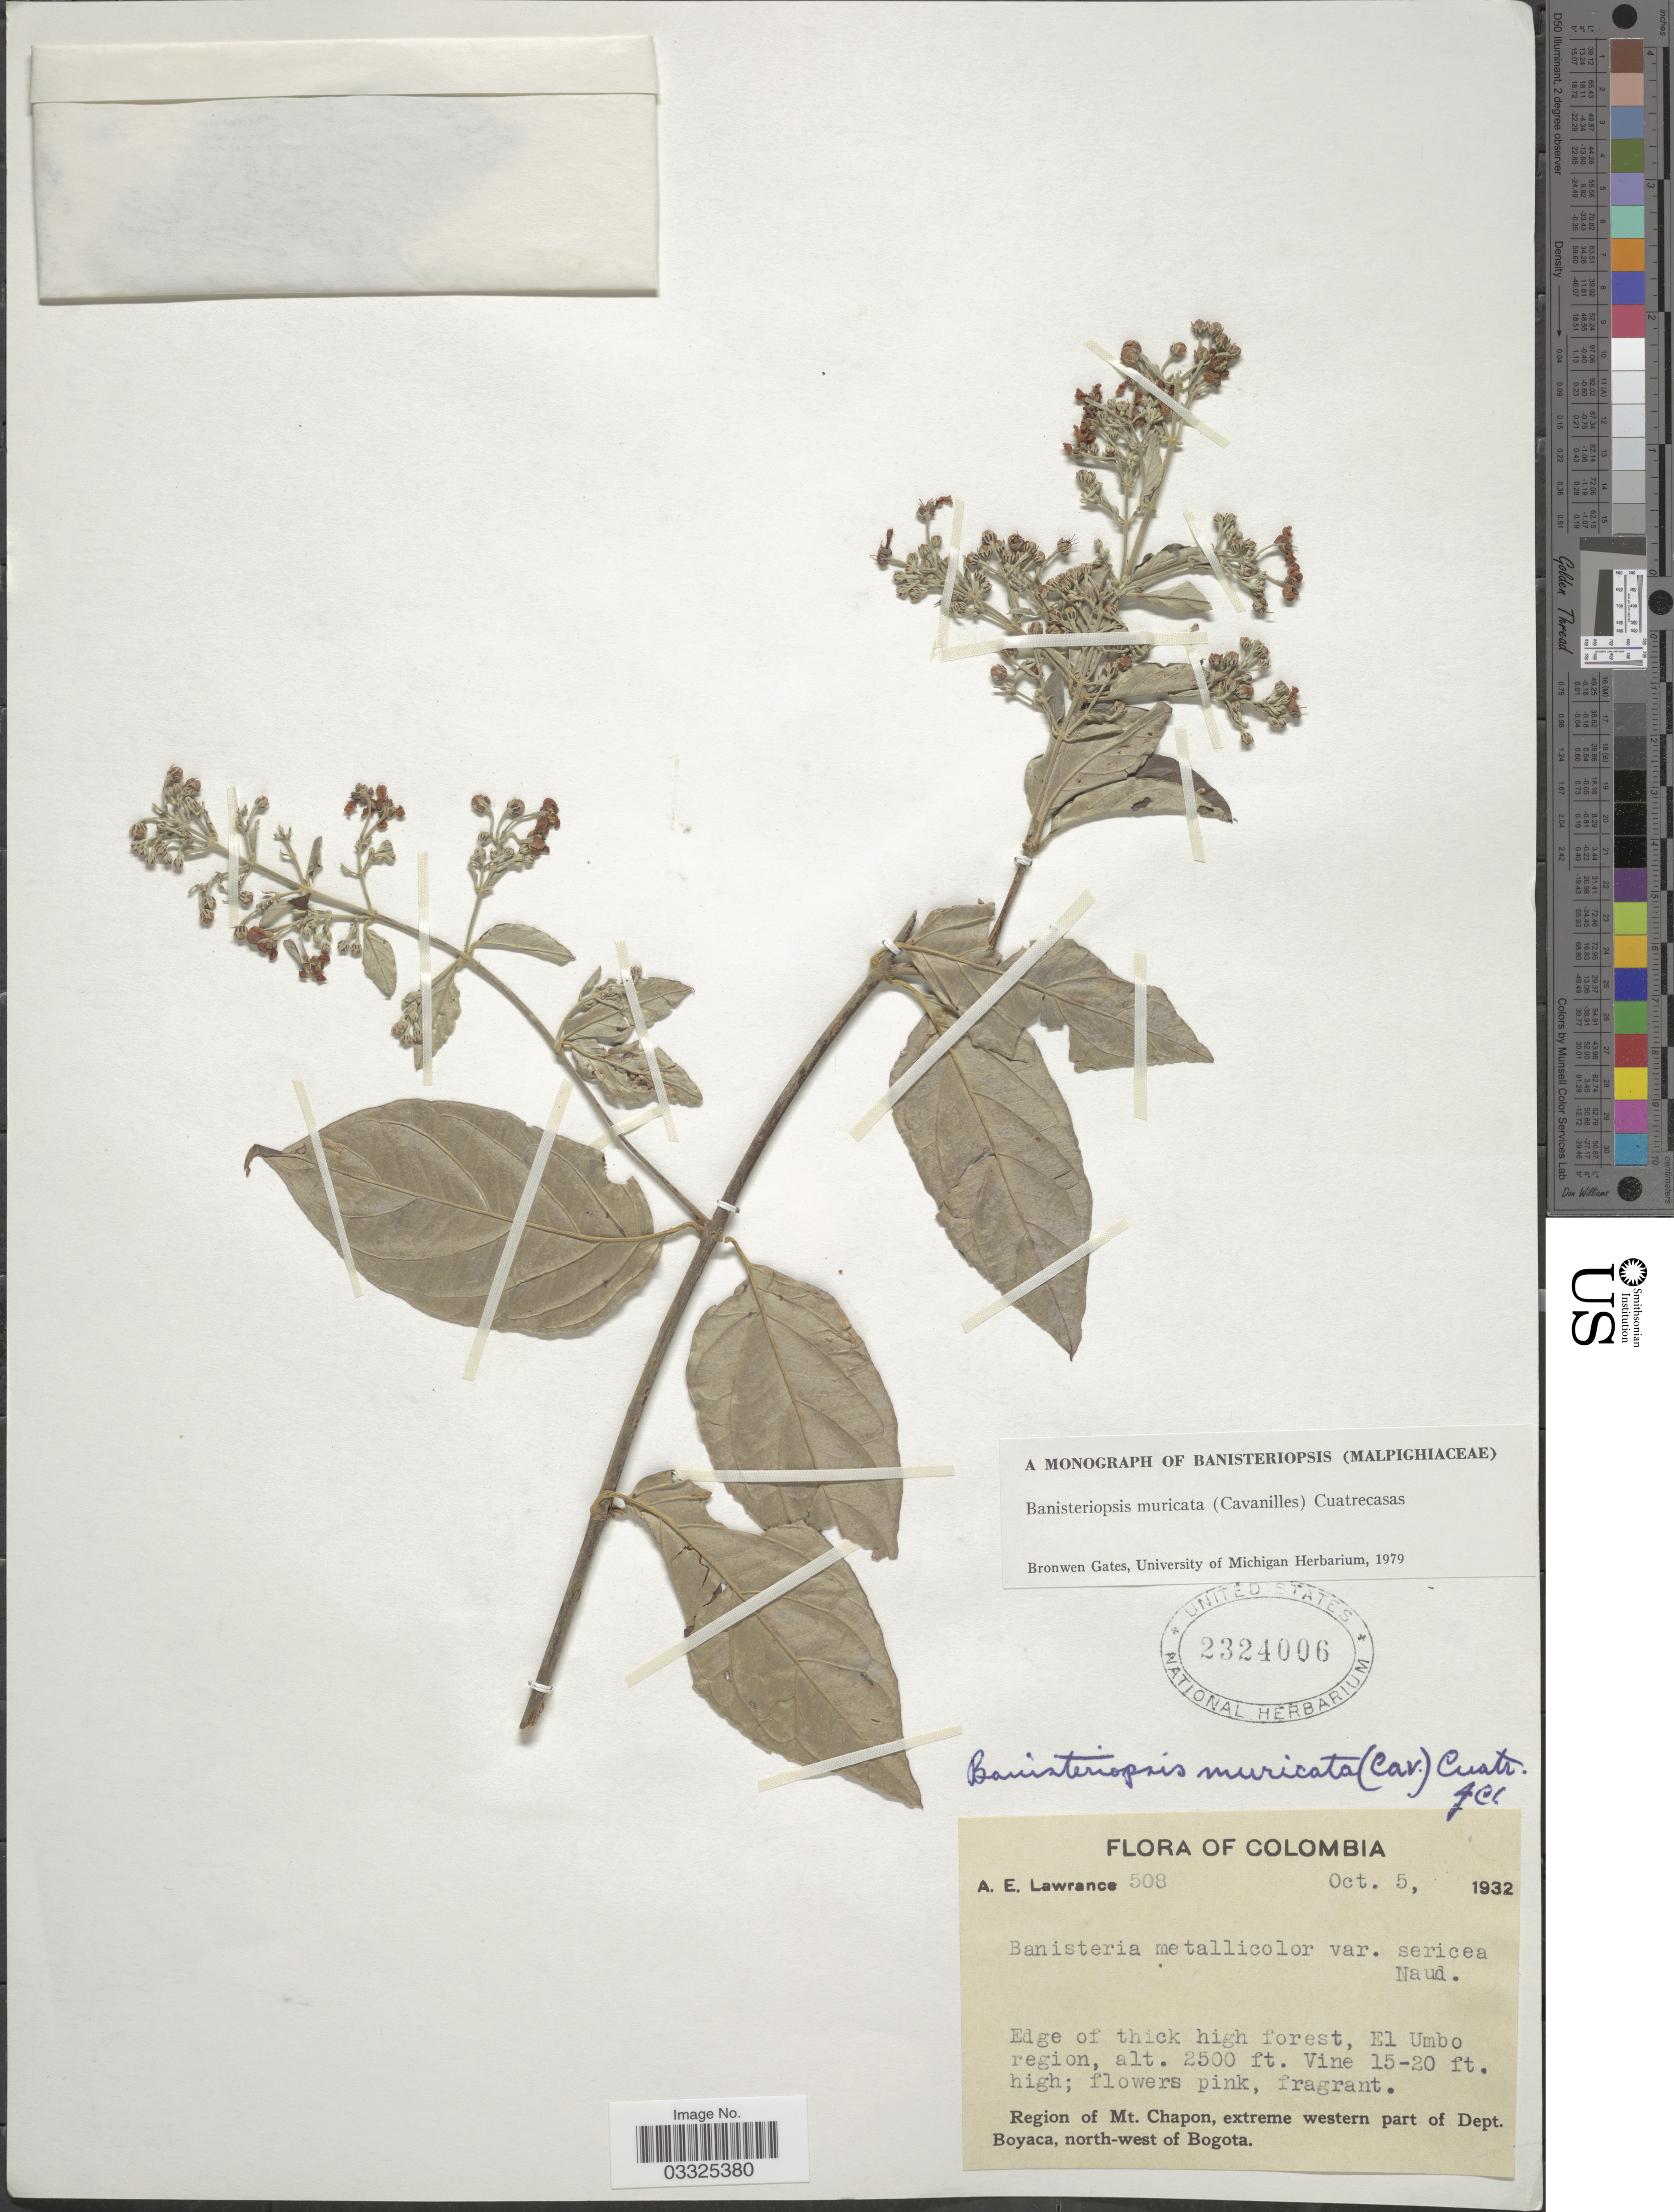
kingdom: Plantae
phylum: Tracheophyta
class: Magnoliopsida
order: Malpighiales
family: Malpighiaceae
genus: Banisteriopsis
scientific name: Banisteriopsis muricata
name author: (Cav.) Cuatrec.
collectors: A. Lawrance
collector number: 508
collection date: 1932-10-05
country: Colombia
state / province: Boyacá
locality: Region of Mt. Chapon, extreme western part of Dept. Boyaca, north-west of Bogota.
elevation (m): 762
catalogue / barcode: US 2324006